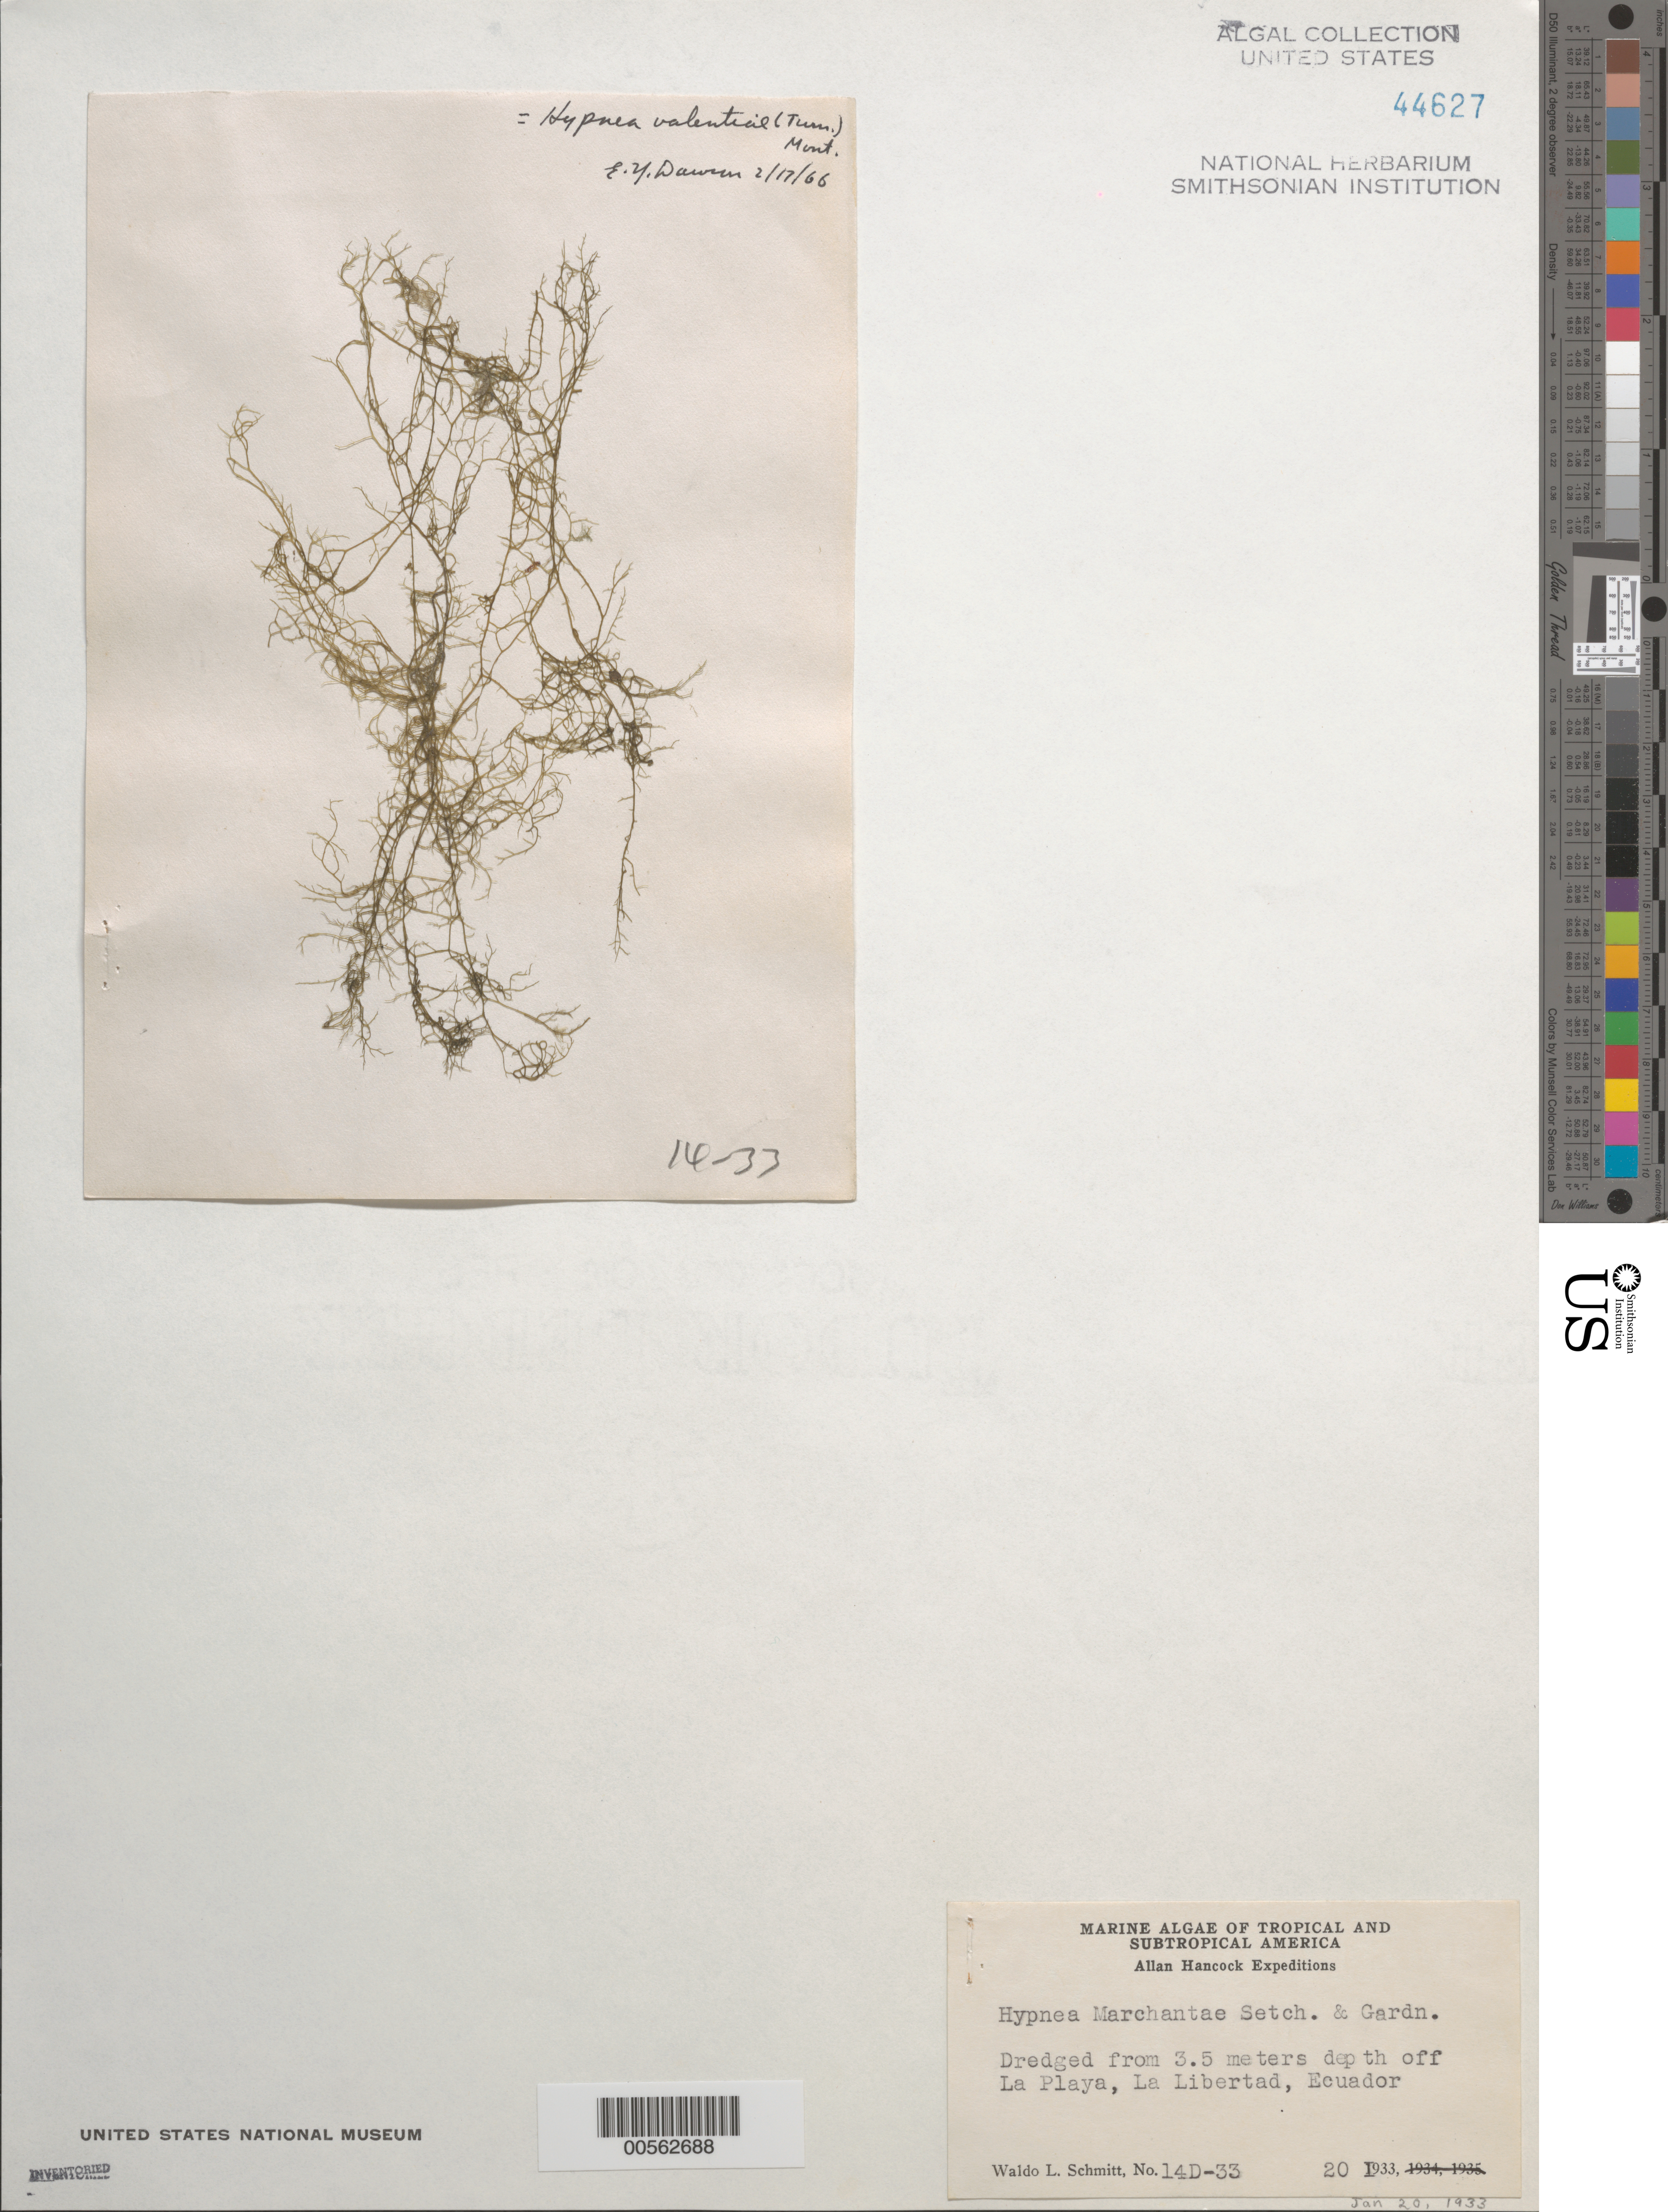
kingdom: Plantae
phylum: Rhodophyta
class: Florideophyceae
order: Gigartinales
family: Cystocloniaceae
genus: Hypnea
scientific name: Hypnea valentiae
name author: (Turner) Mont.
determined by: Dawson, E. Y.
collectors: W. L. Schmitt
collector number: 14d-33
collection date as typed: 20 Jan 1933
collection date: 1933-01-20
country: Ecuador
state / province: Guayas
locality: La Libertad of La Playa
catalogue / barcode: US 44627